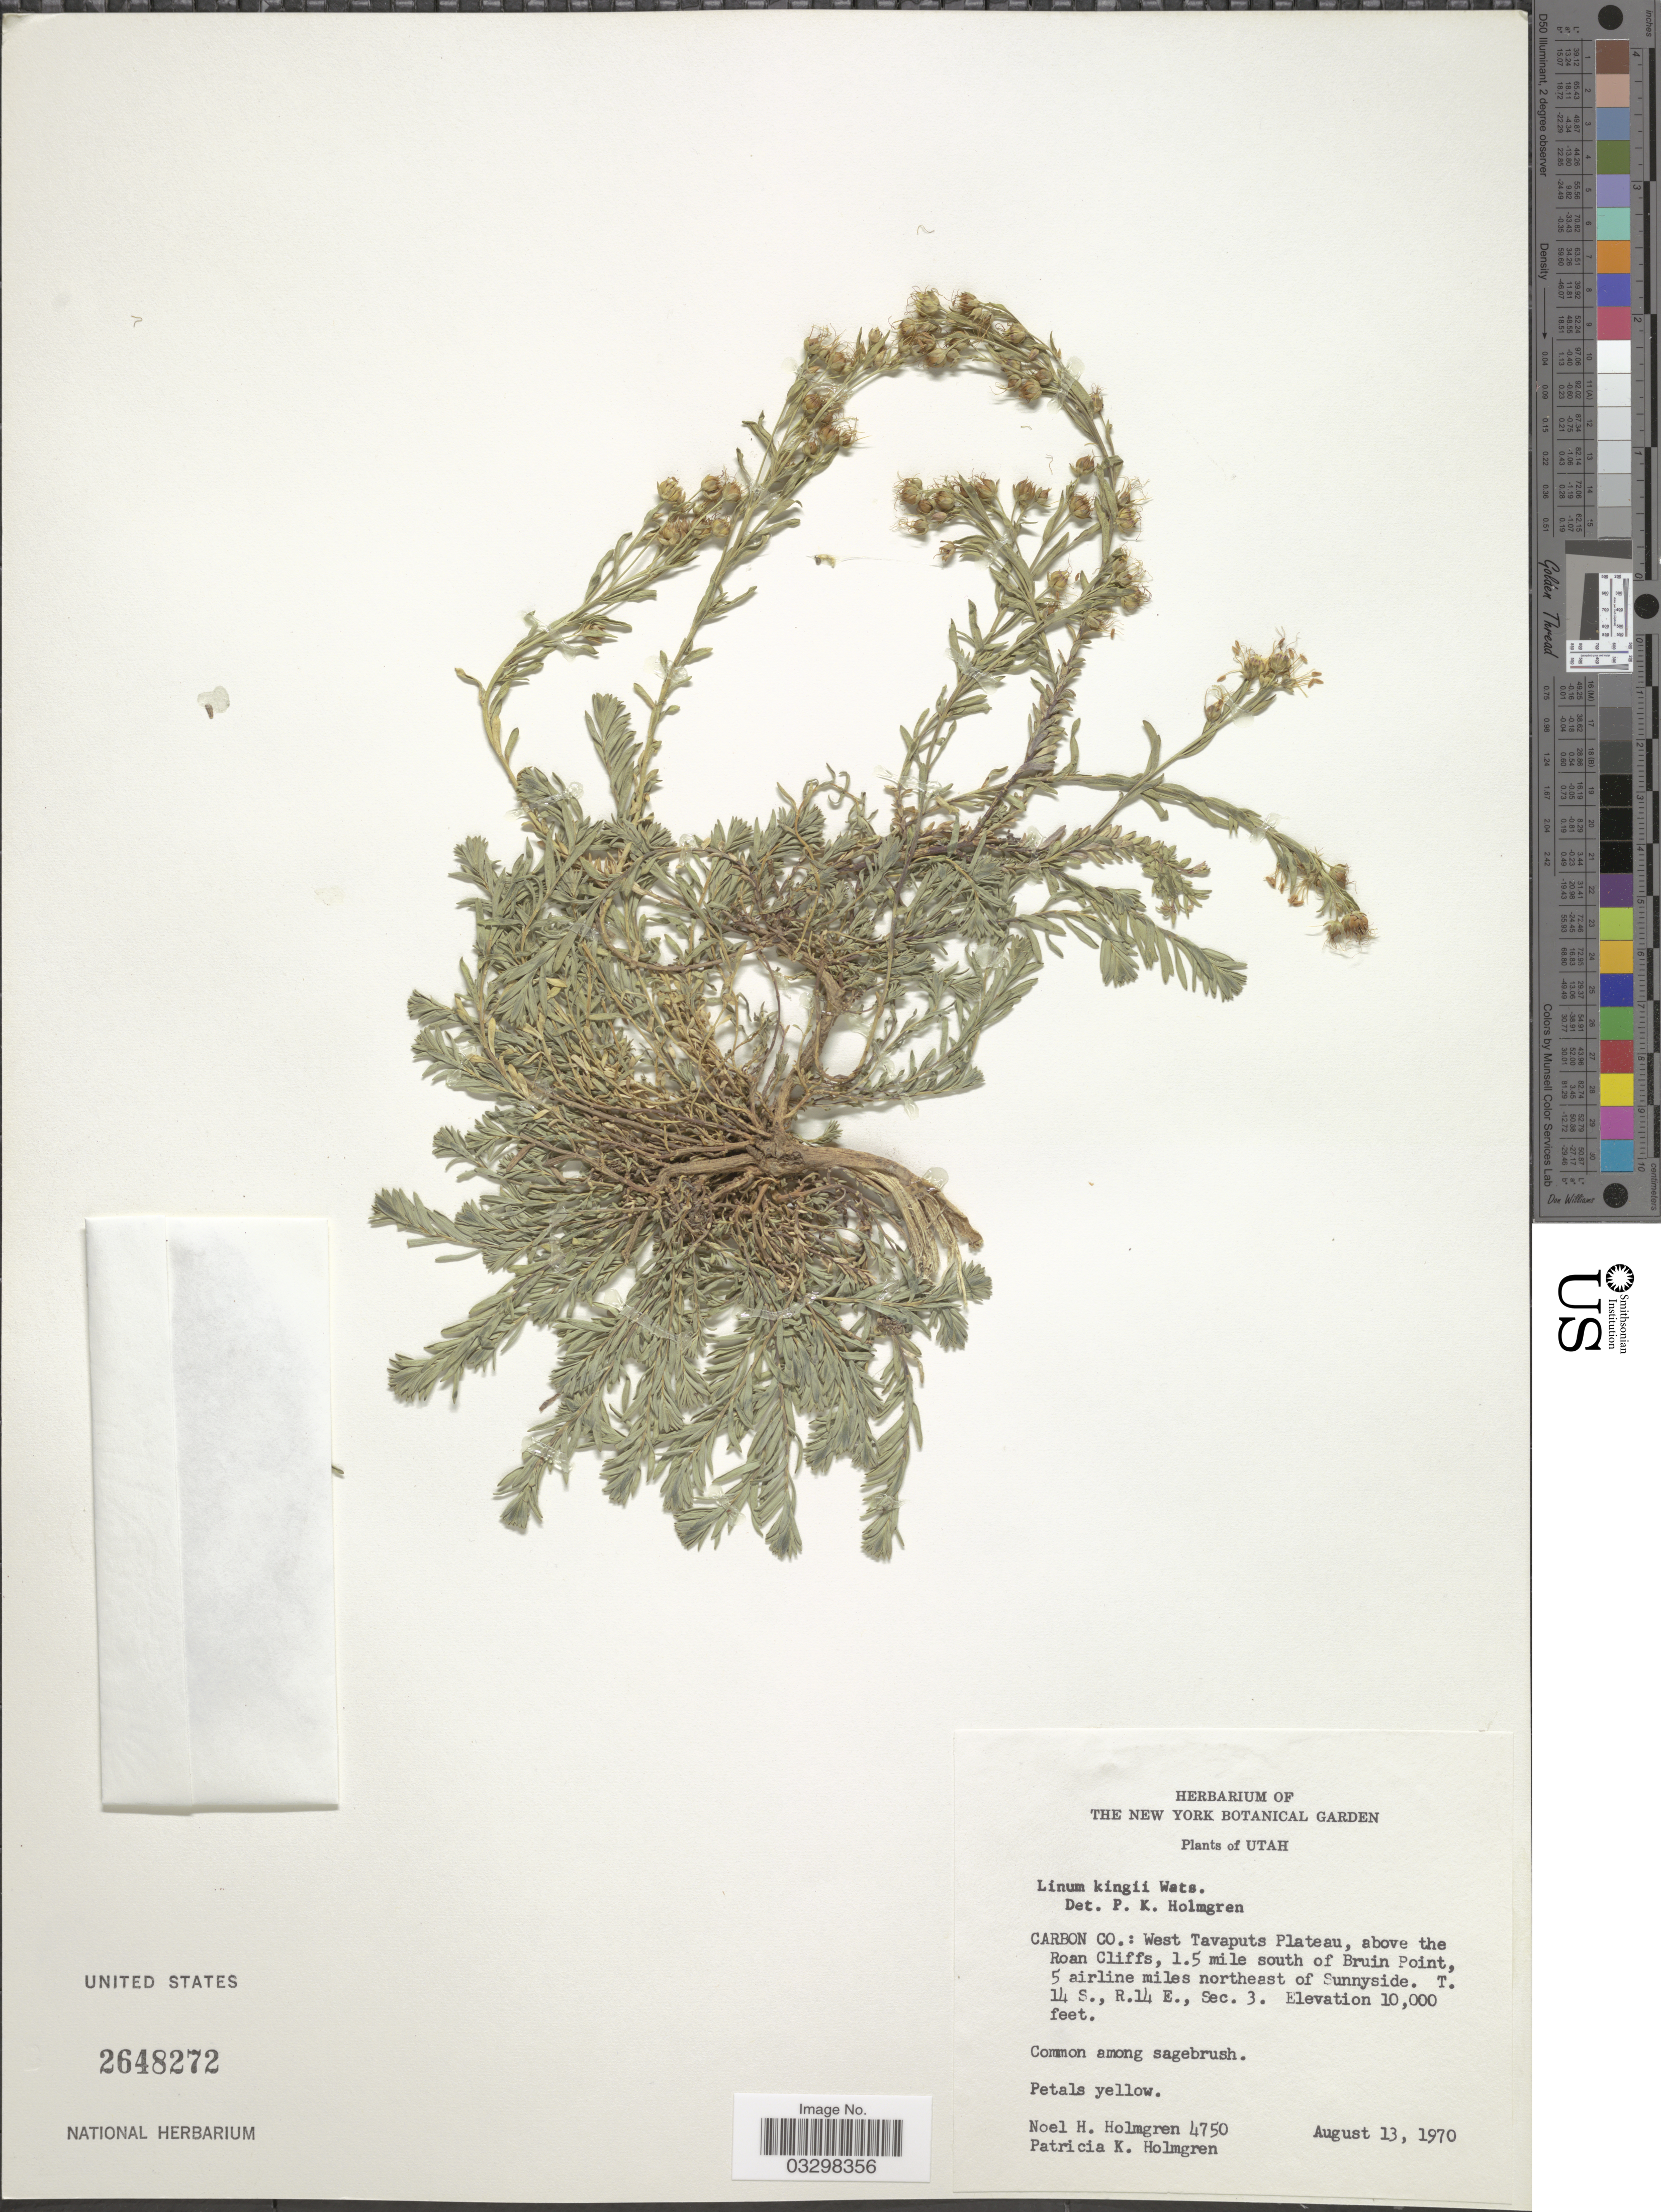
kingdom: Plantae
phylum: Tracheophyta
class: Magnoliopsida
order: Apiales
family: Apiaceae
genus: Selinum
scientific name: Selinum kingii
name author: S. Watson in C. King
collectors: N. H. Holmgren & P. K. Holmgren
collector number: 4750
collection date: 1970-08-13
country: United States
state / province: Utah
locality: Carbon Co.: West Tavaputs Plateau, above the Roan Cliffs, 1.5 mile south of Bruin Point, 5 airline miles northeast of Sunnyside. T.14 S., R,14 E., Sec. 3.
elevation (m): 3048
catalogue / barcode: US 2648272